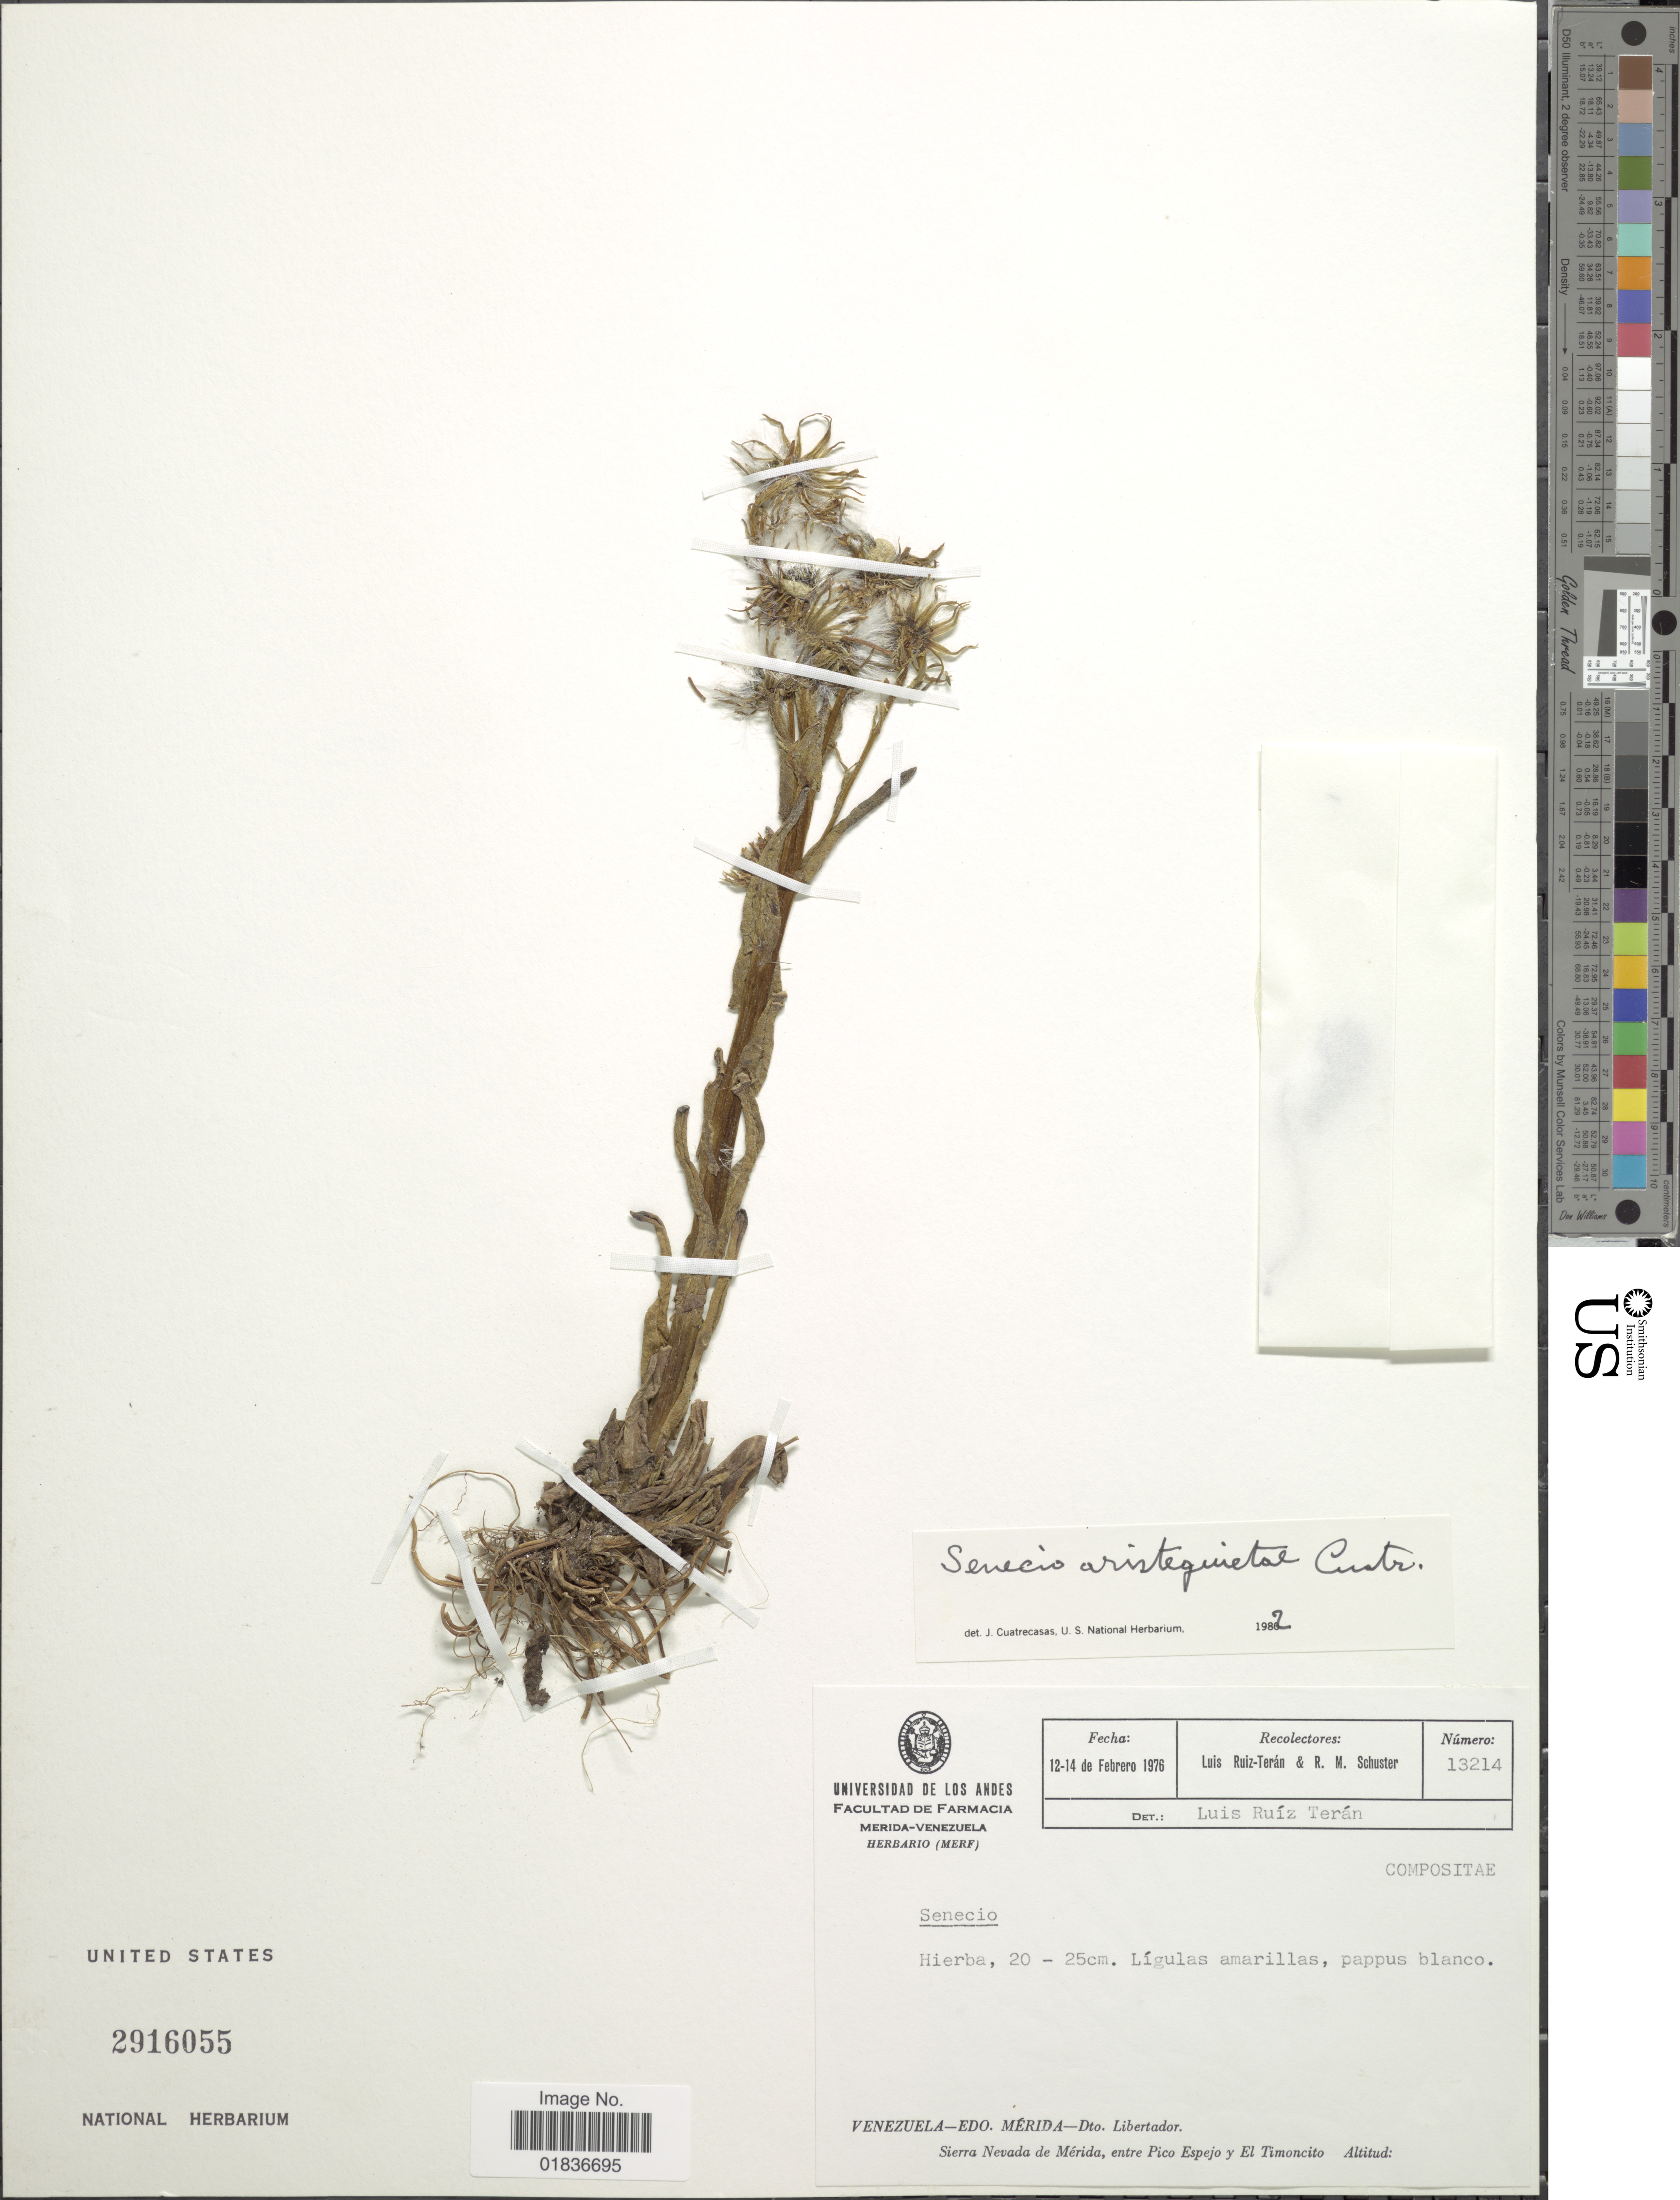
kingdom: Plantae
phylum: Tracheophyta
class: Magnoliopsida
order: Asterales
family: Asteraceae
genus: Senecio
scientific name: Senecio aristeguietae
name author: Cuatrec.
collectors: L. Teran & R. M. Schuster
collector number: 13214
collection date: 1976-02-12/1976-02-14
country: Venezuela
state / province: Mérida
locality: Edo. Merida-Dto. Libertador. Sierra Nevada de Merida, entre Pico Espejo y El Timoncito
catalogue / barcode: US 2916055